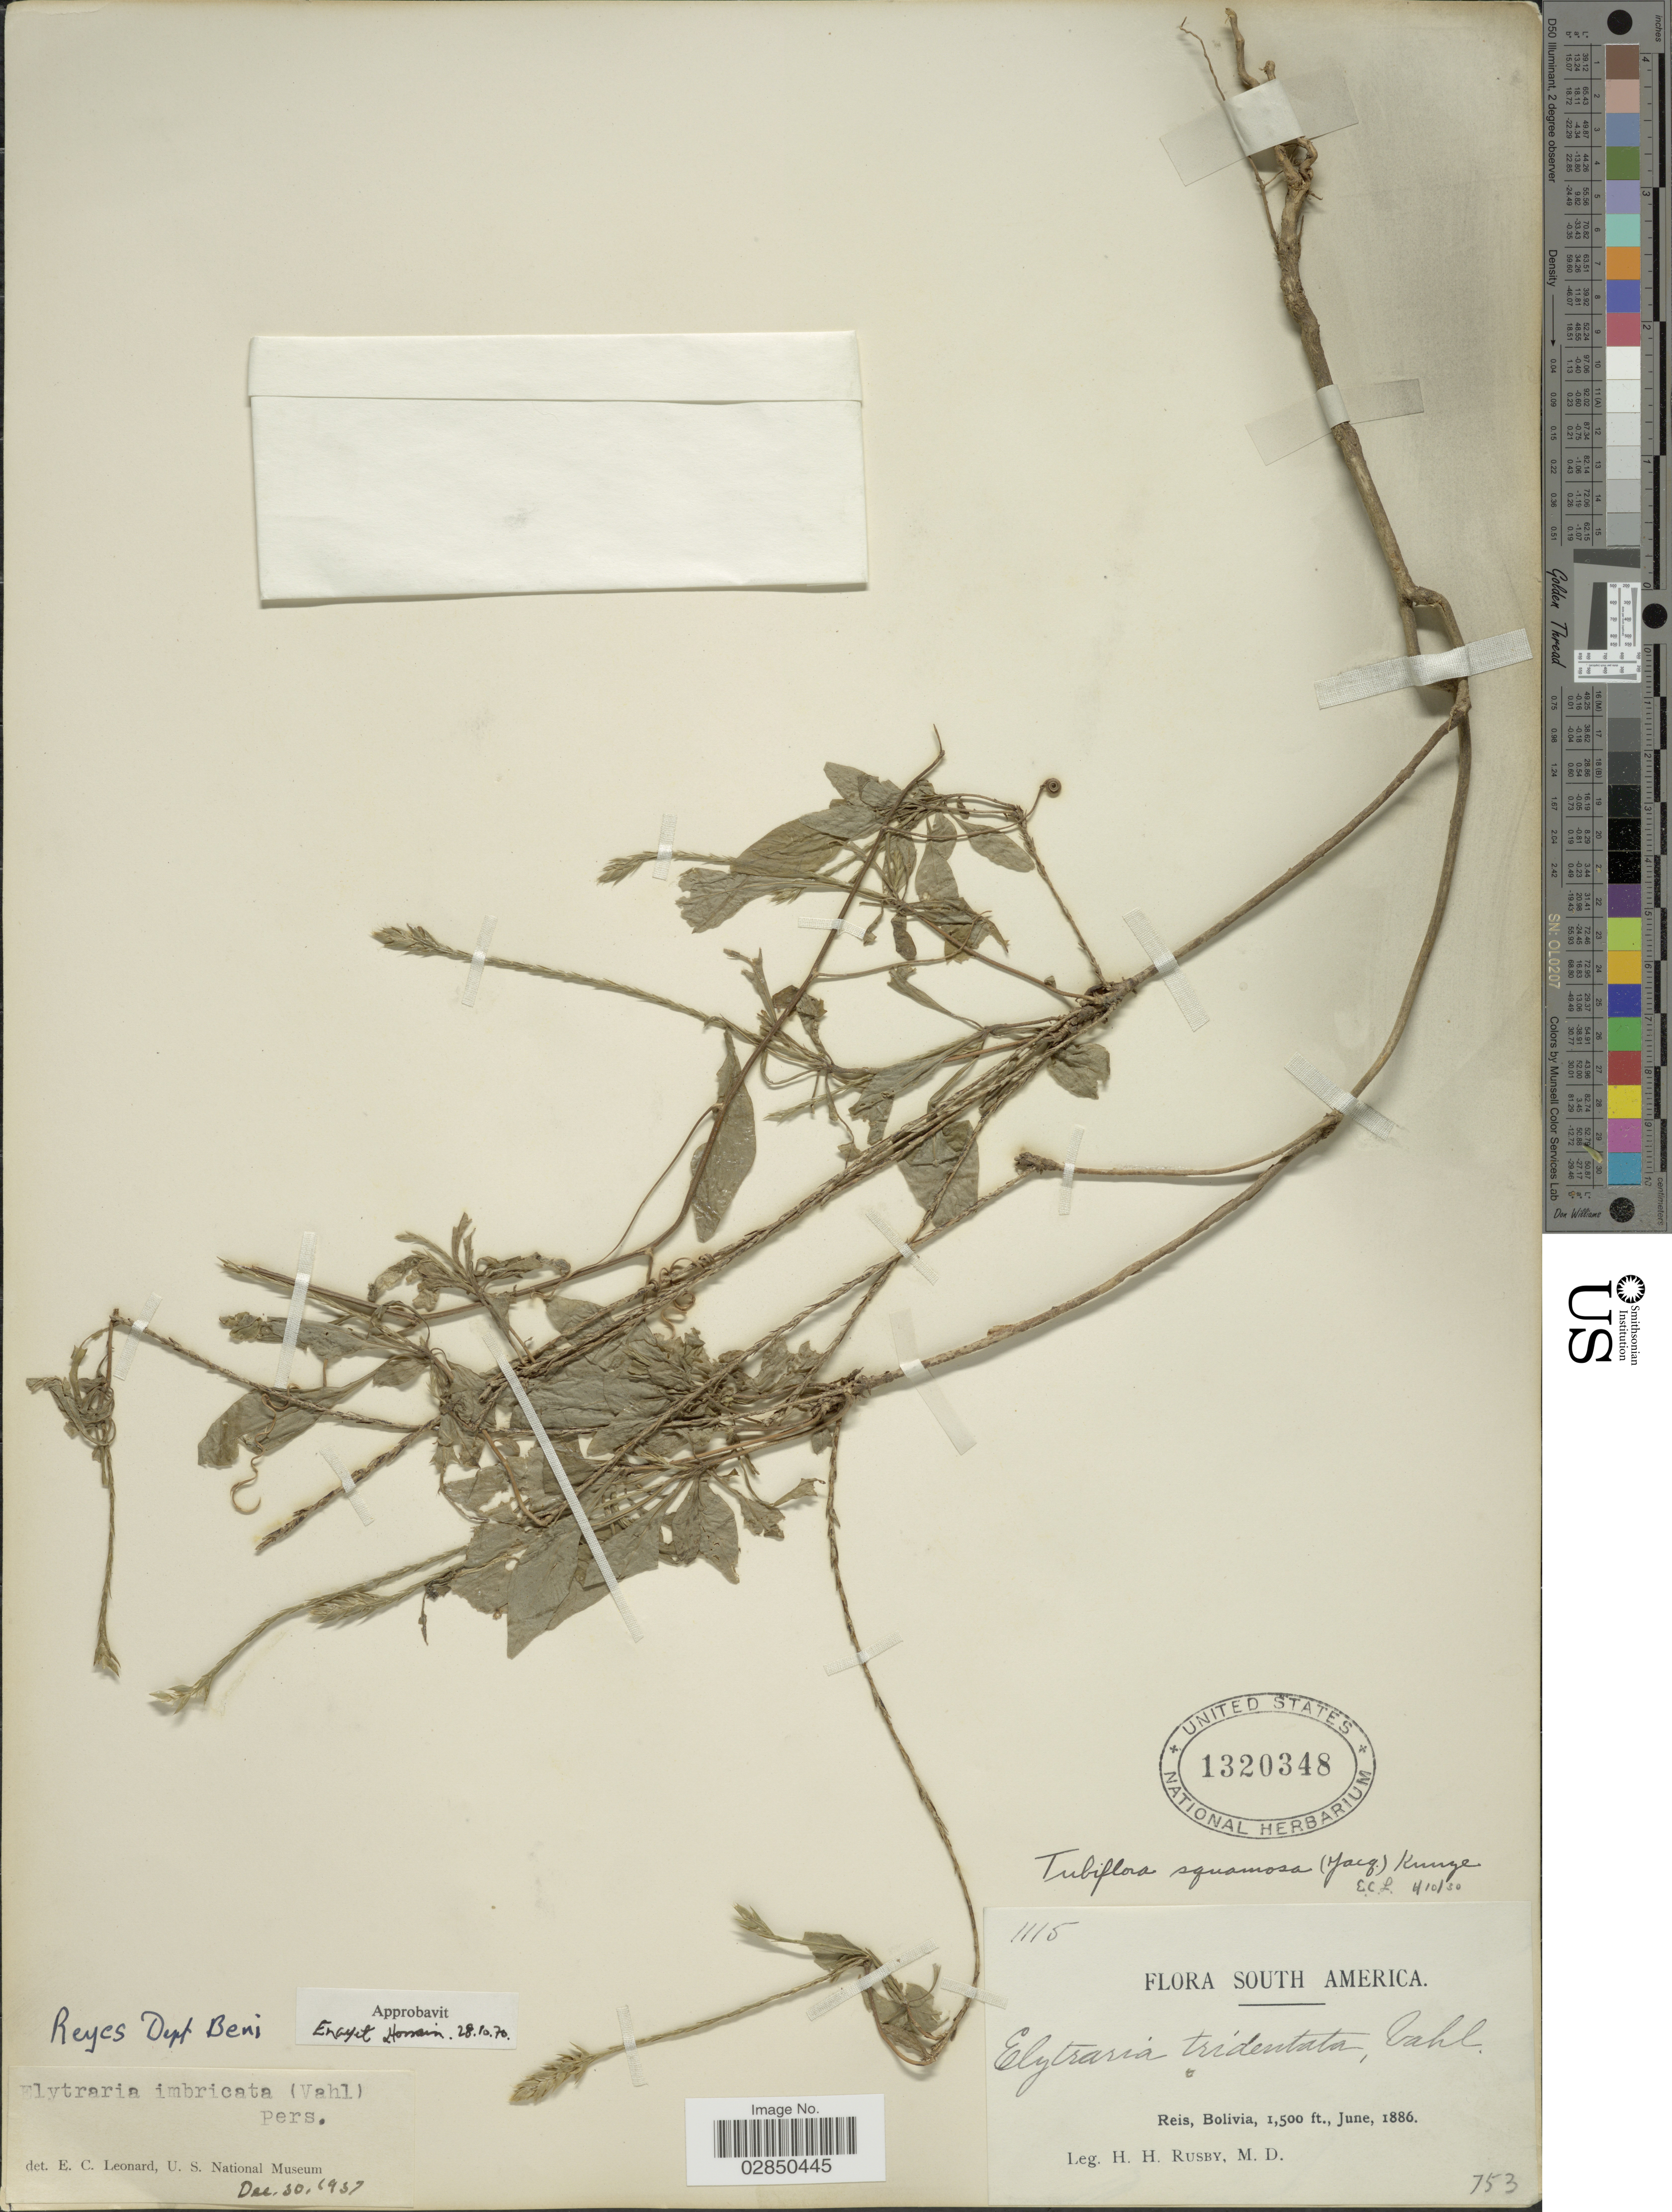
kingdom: Plantae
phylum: Tracheophyta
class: Magnoliopsida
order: Lamiales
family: Acanthaceae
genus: Elytraria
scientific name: Elytraria imbricata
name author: (Vahl) Pers.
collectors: H. H. Rusby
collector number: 1115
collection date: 1886-06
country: Bolivia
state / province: Pando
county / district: Nicolas Suarez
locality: Reis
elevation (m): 457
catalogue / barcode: US 1320348